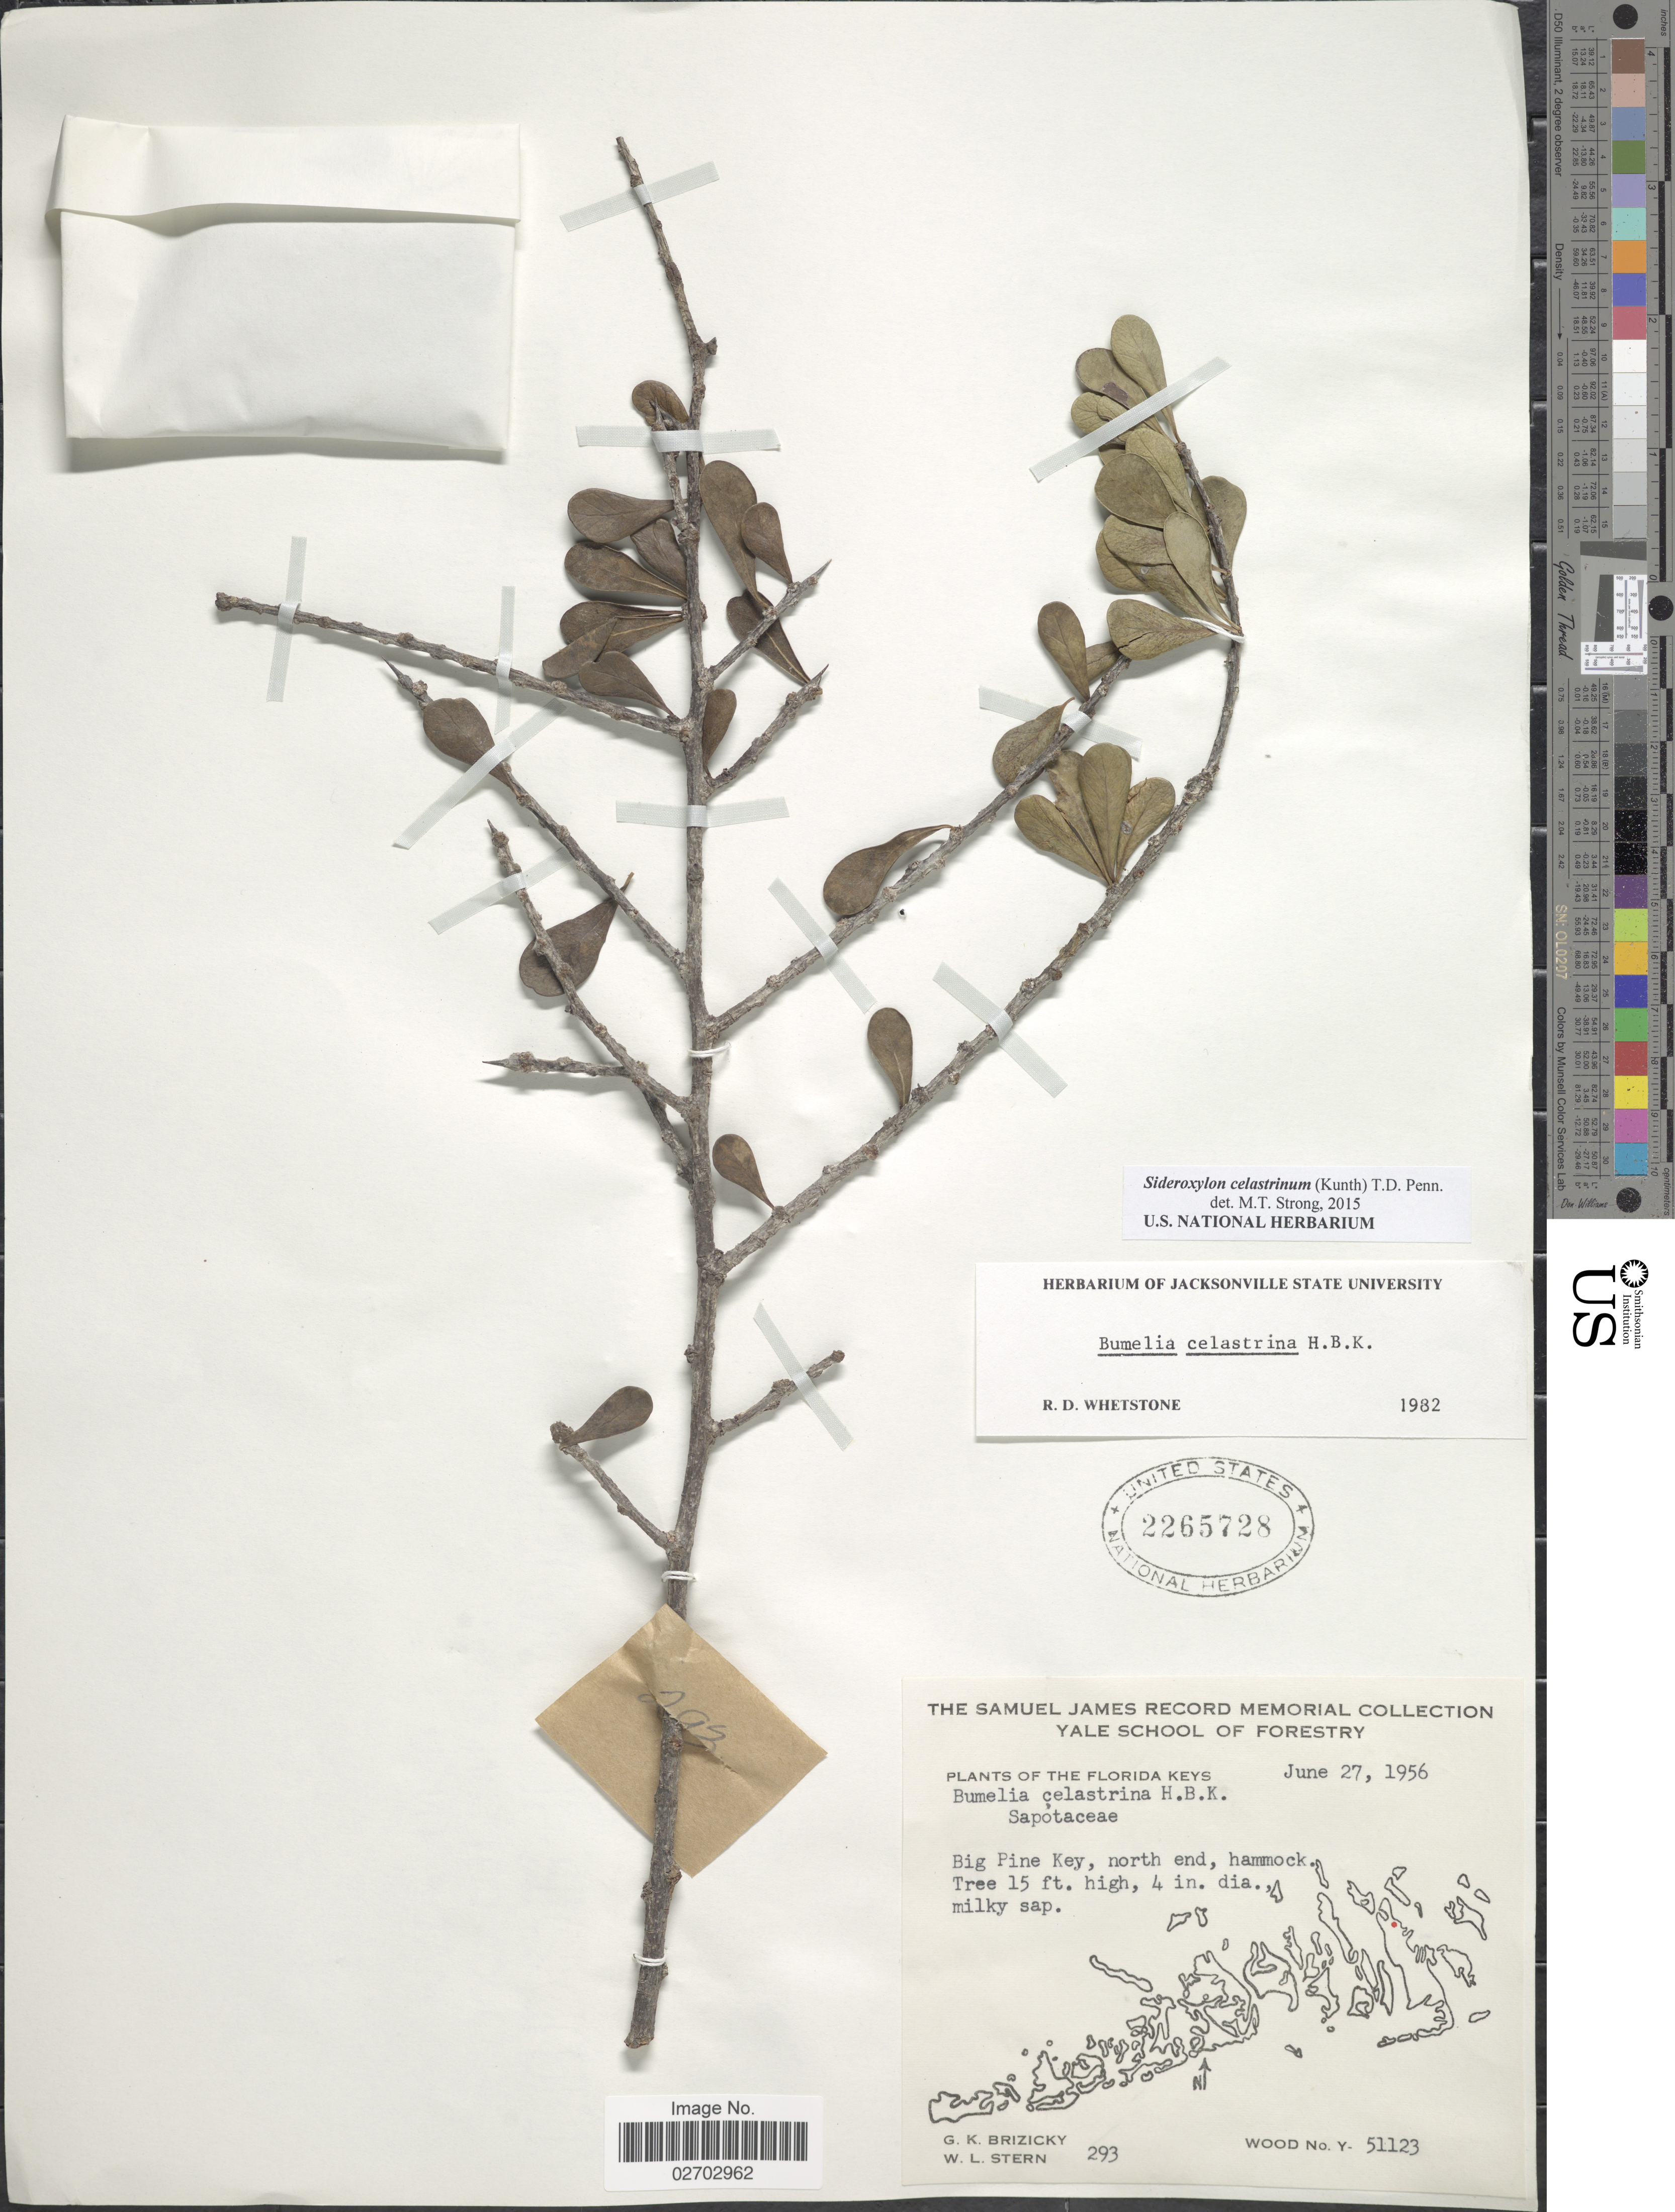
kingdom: Plantae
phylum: Tracheophyta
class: Magnoliopsida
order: Ericales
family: Sapotaceae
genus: Sideroxylon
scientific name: Sideroxylon celastrinum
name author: (Kunth) T.D. Penn.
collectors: G. K. Brizicky & W. L. Stern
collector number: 293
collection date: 1956-06-27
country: United States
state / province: Florida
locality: Florida Keys. Big Pine Key, north end, hammock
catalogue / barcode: US 2265728